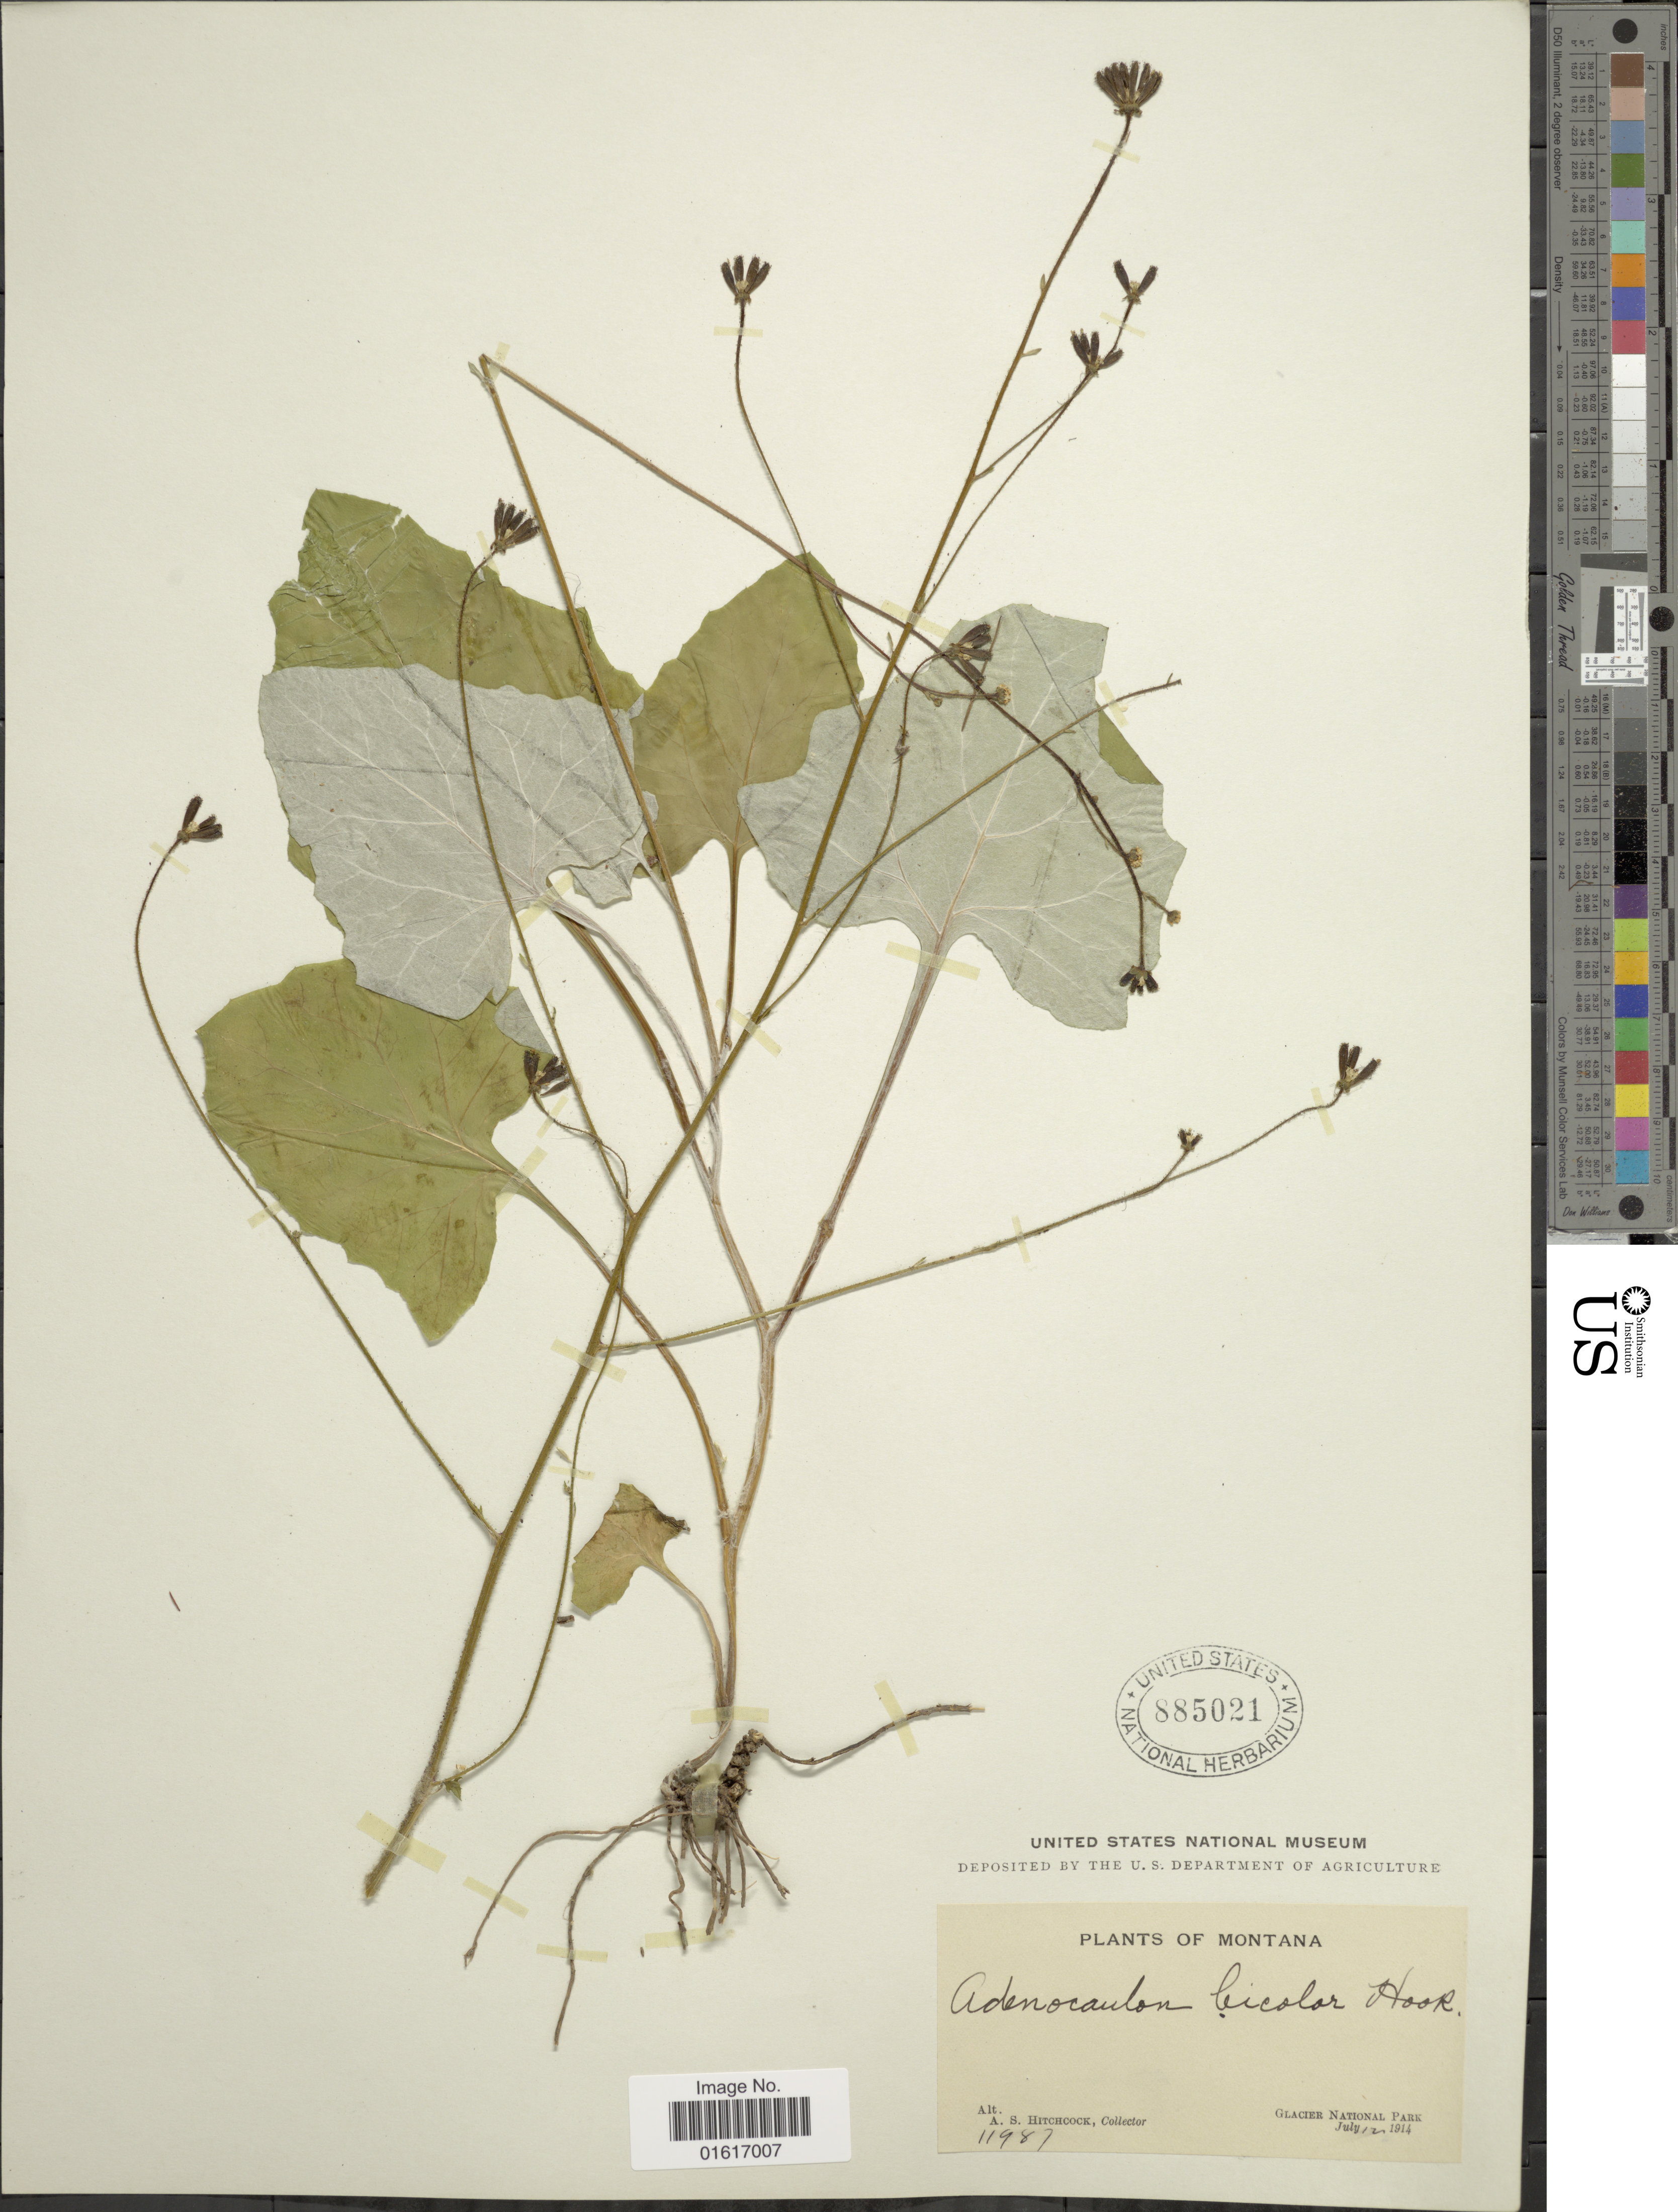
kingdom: Plantae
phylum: Tracheophyta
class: Magnoliopsida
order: Asterales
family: Asteraceae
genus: Adenocaulon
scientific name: Adenocaulon bicolor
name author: Hook.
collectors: A. S. Hitchcock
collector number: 11987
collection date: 1914-07-12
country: United States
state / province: Montana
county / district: Flathead / Glacier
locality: Glacier National Park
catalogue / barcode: US 885021